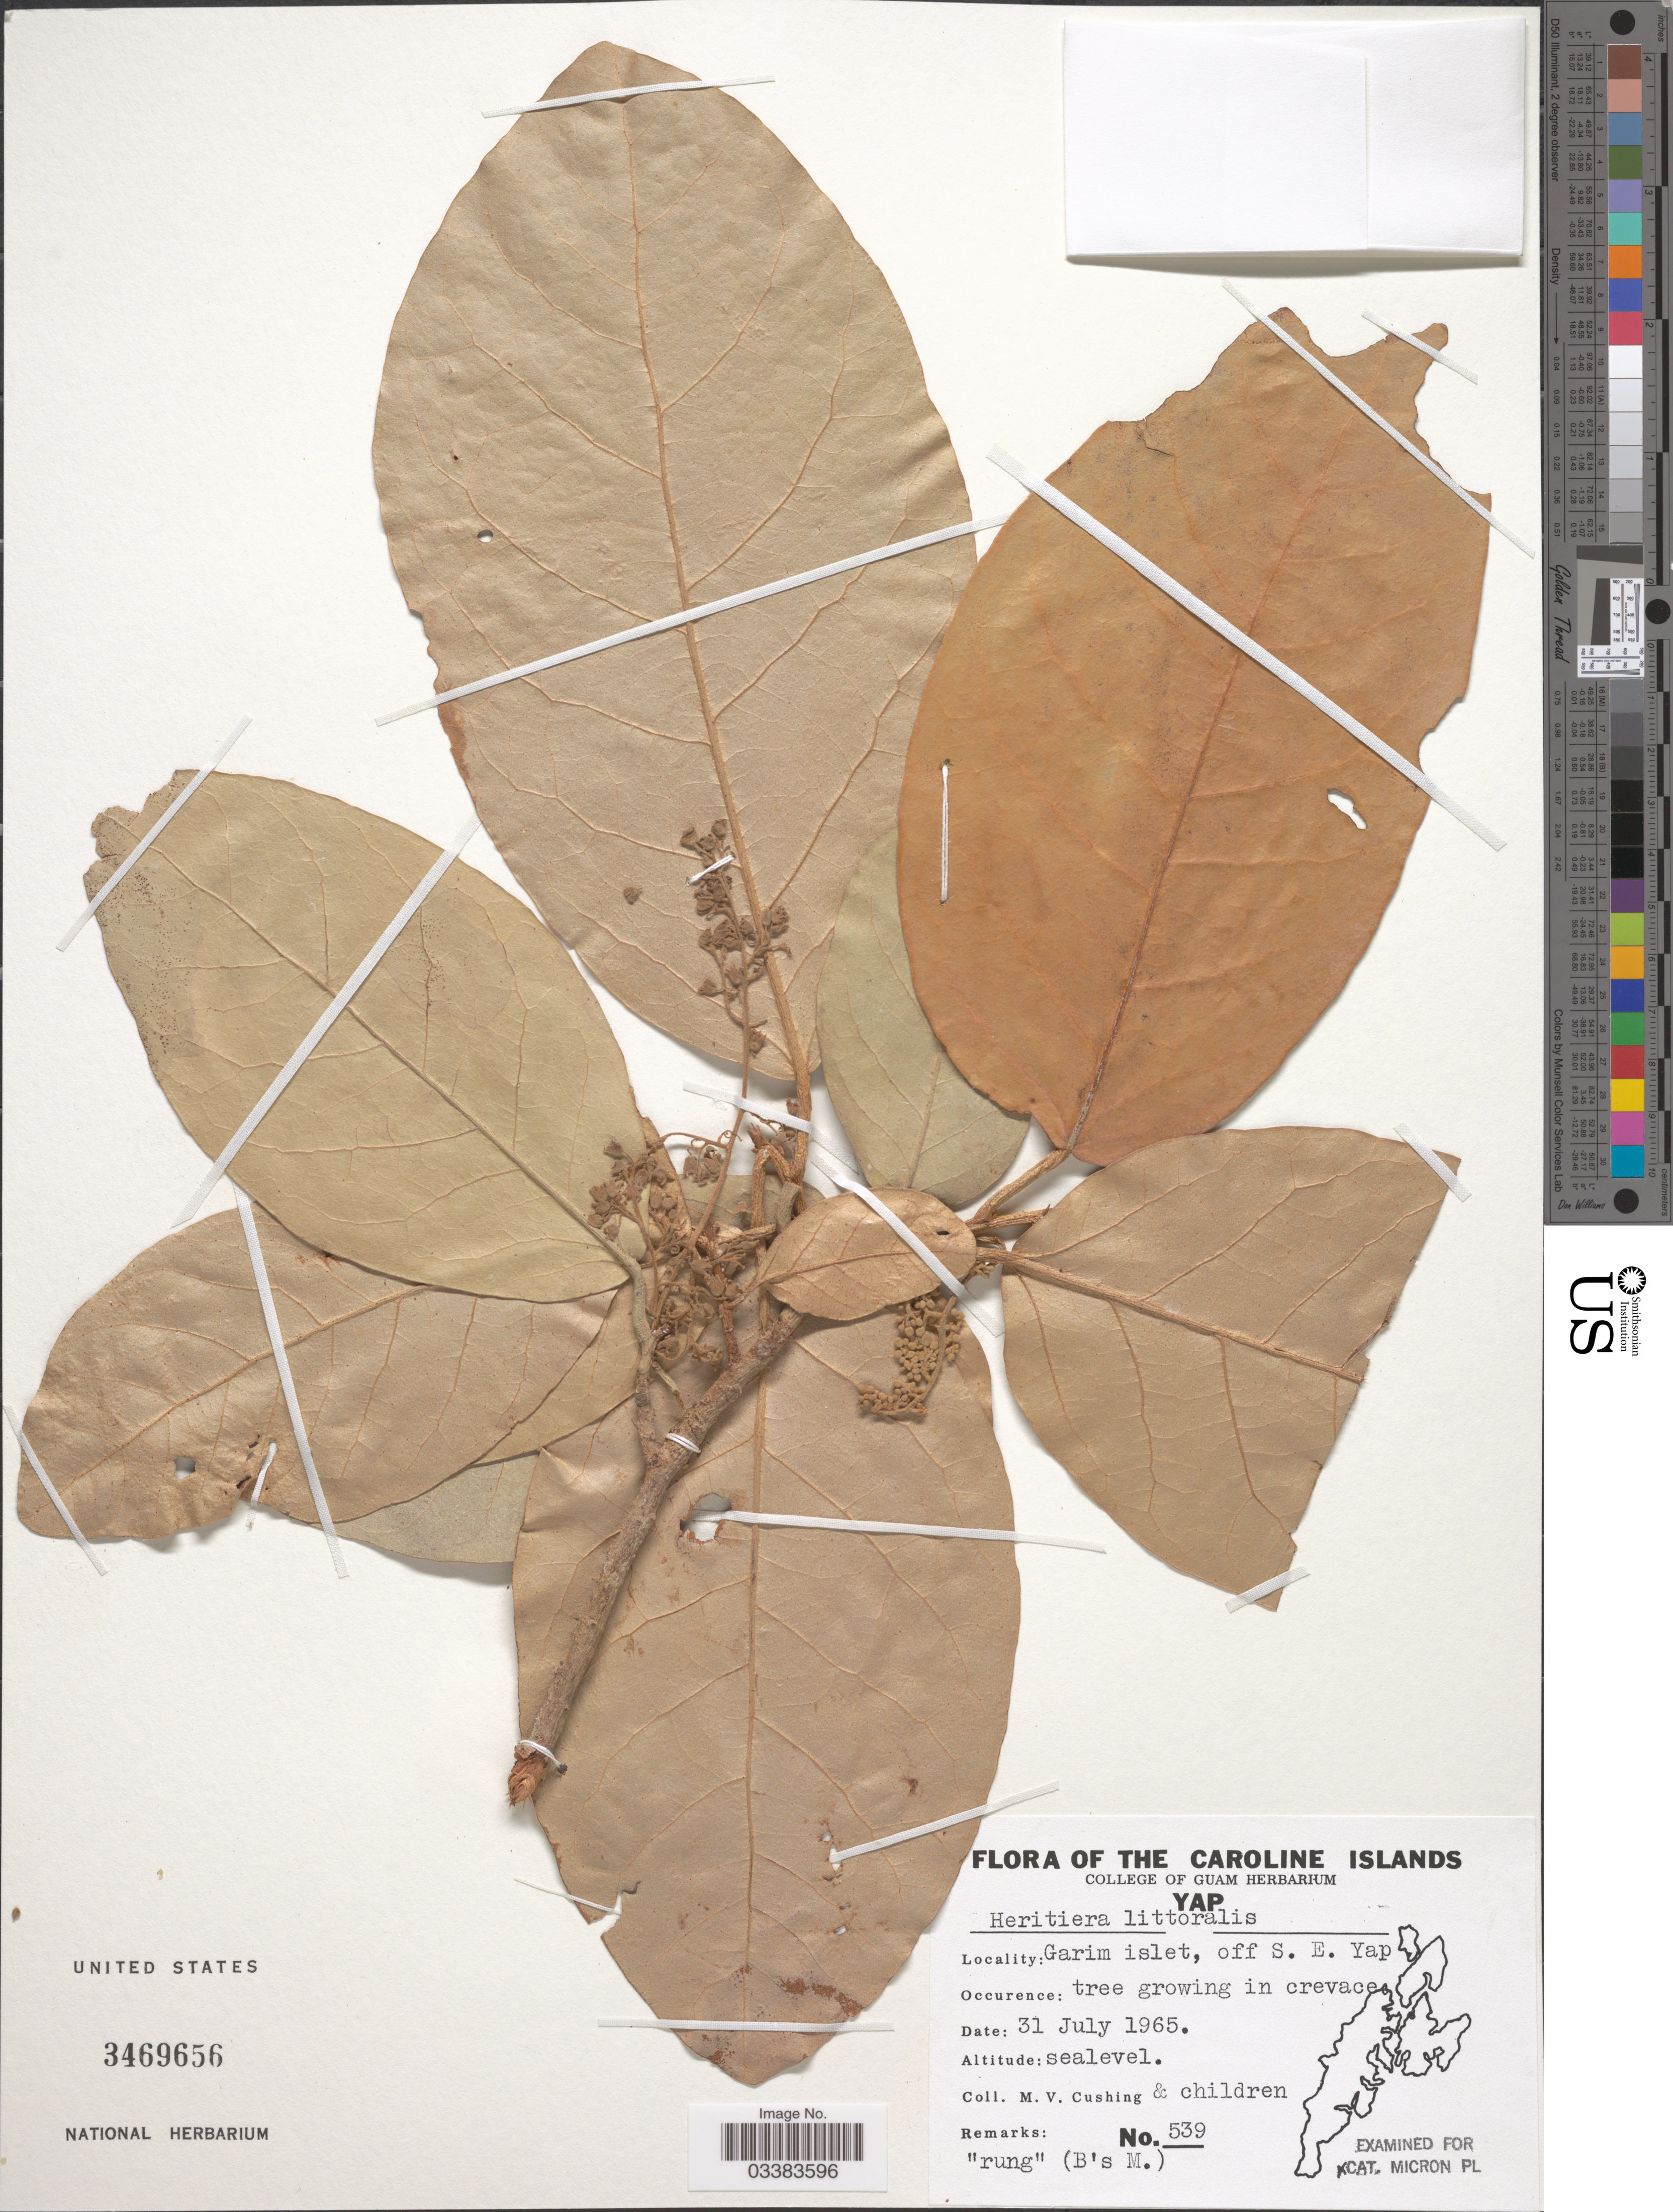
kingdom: Plantae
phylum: Tracheophyta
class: Magnoliopsida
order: Malvales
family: Malvaceae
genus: Heritiera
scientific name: Heritiera littoralis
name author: Aiton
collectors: M. V. Cushing & Children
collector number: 539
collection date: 1965-07-31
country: Micronesia, Federated States of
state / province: Yap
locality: The Caroline Islands. Garim islet, off S. E. Yap.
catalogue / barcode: US 3469656